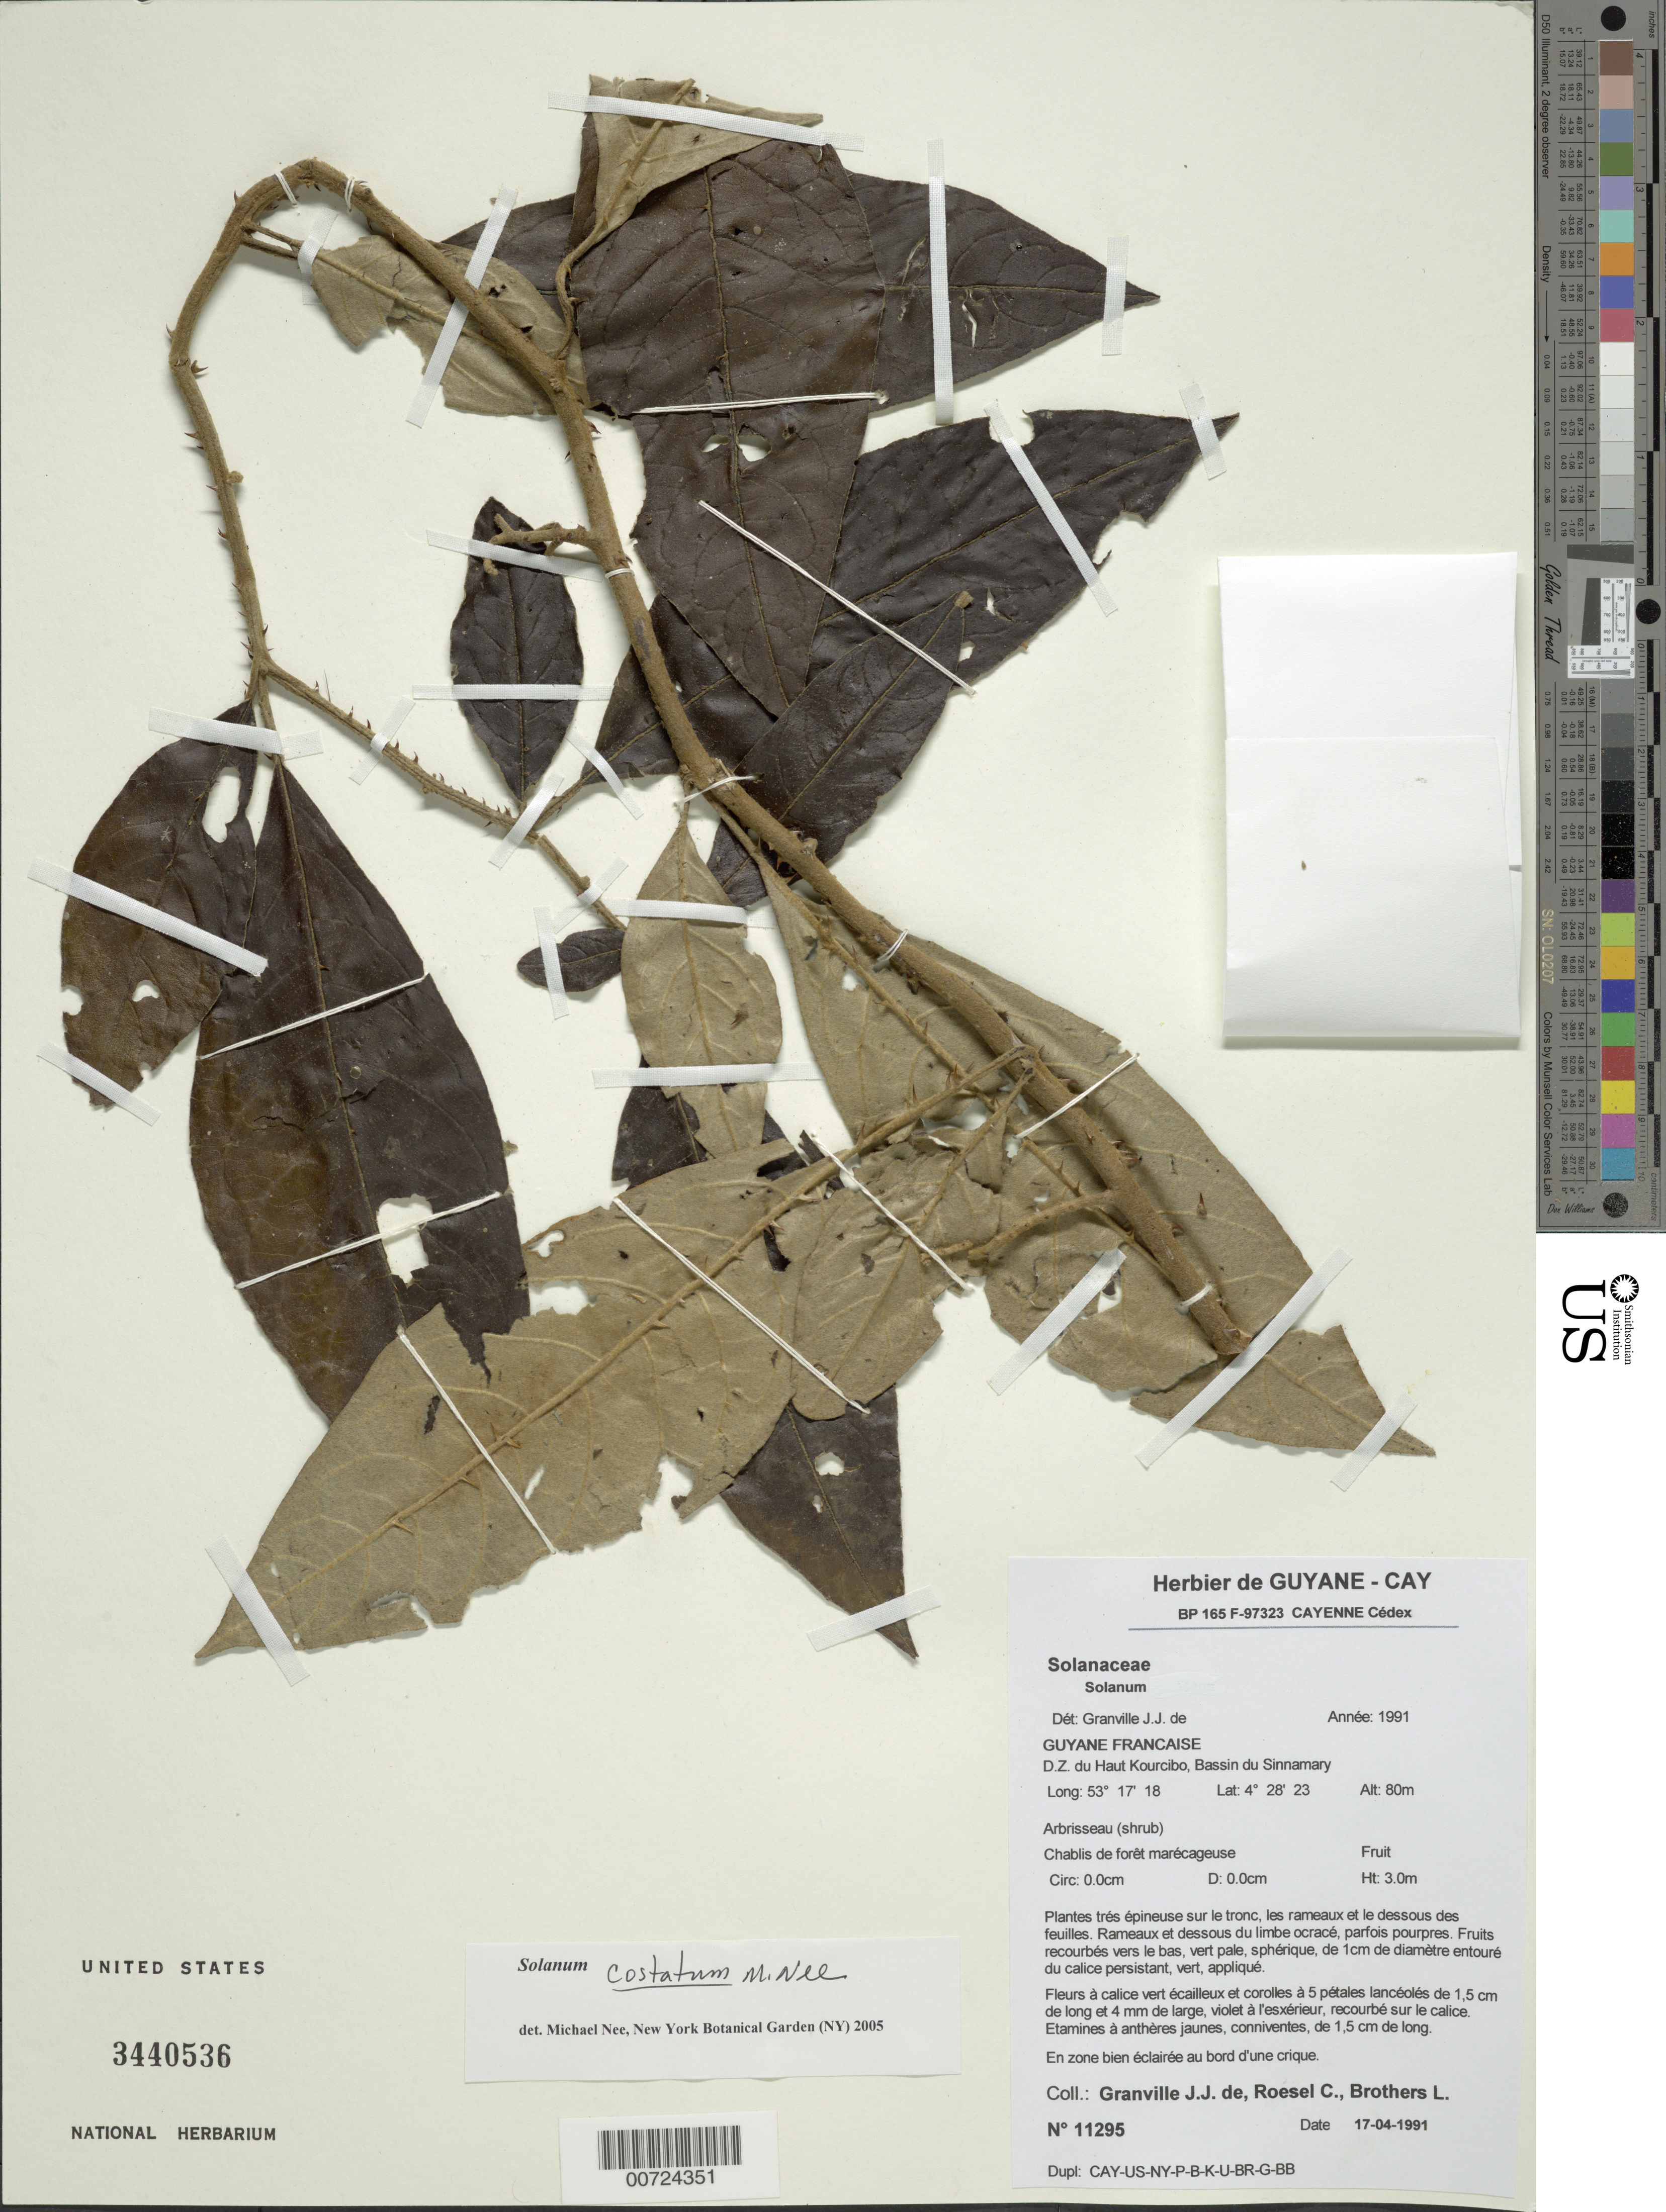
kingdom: Plantae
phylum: Tracheophyta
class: Magnoliopsida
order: Solanales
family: Solanaceae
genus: Solanum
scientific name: Solanum costatum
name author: M. Nee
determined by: Nee, Michael H.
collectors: J.-J. de Granville, C. S. Roesel & L. Brothers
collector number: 11295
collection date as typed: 17-Apr-91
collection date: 1991-04-17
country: French Guiana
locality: D.Z. du Haut-Kourcibo, Bassin du Sinnamary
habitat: Marshy forest; in well-lit area along creek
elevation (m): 80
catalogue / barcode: US 3440536